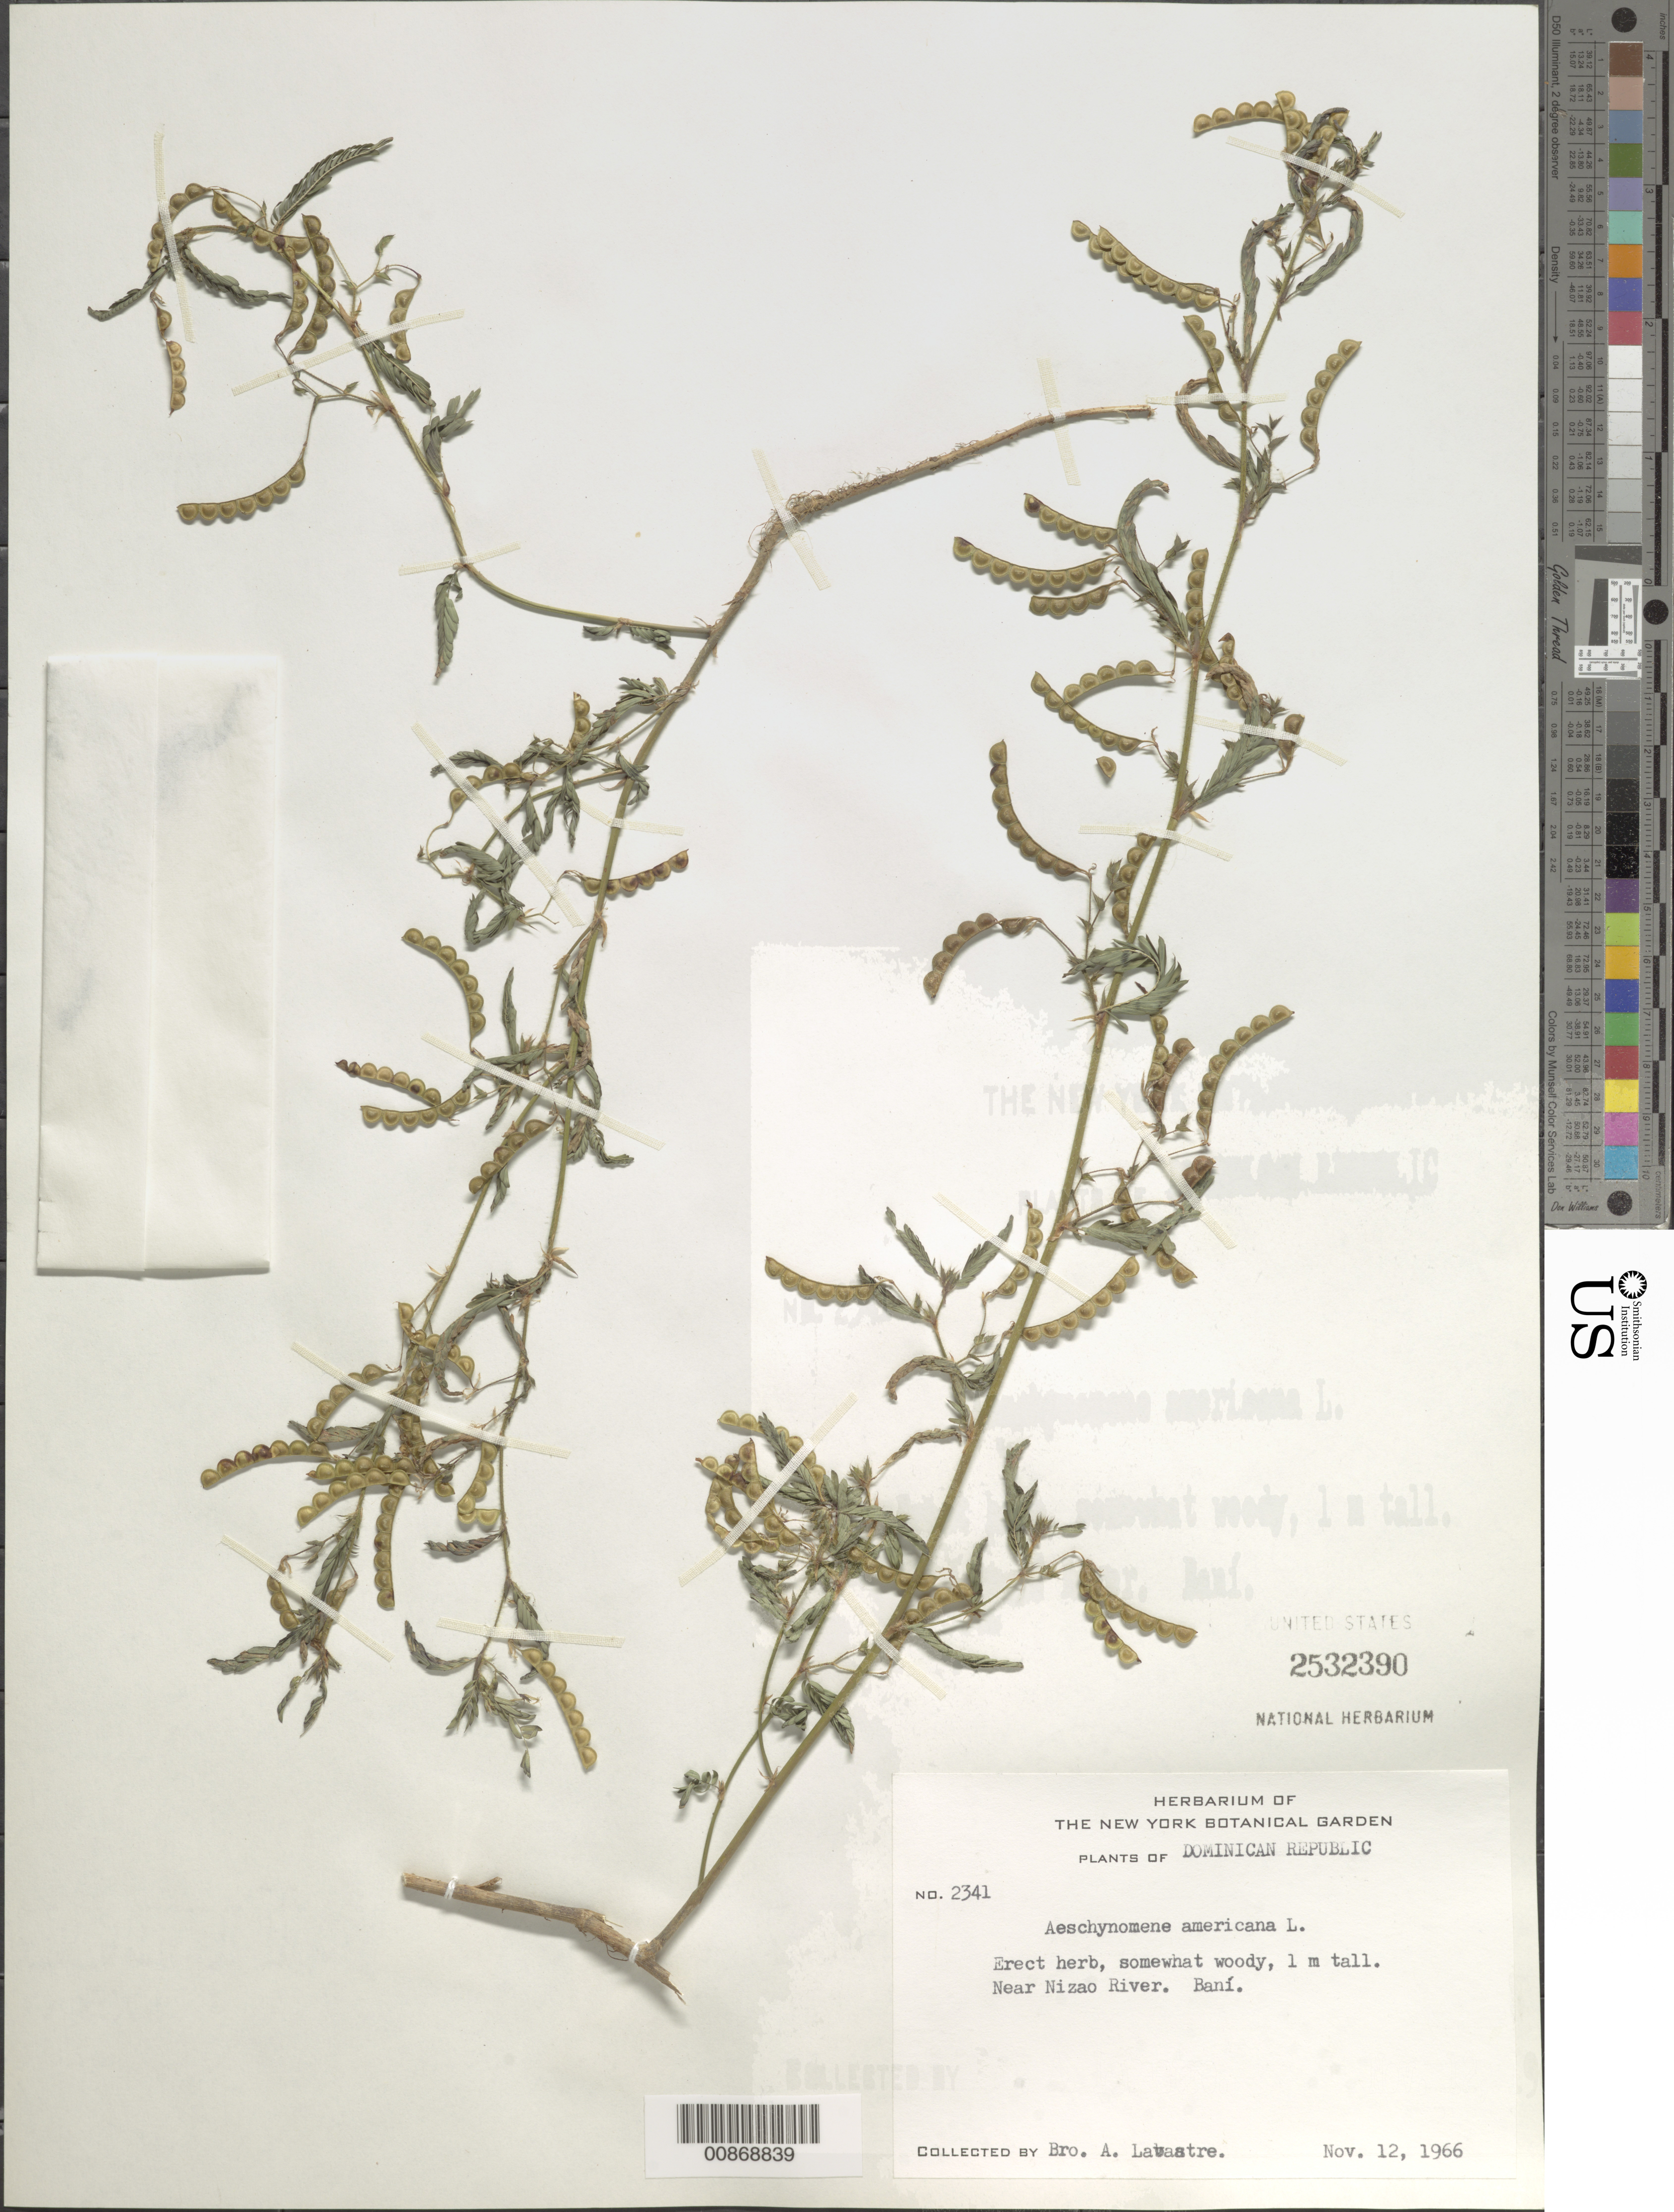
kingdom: Plantae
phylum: Tracheophyta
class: Magnoliopsida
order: Fabales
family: Fabaceae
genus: Aeschynomene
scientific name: Aeschynomene americana var. americana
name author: L.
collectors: B. Lavastre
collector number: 2341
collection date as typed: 12 Nov 1966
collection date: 1966-11-12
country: Dominican Republic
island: Hispaniola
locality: Near Nizao River. Baní.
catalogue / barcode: US 2532390